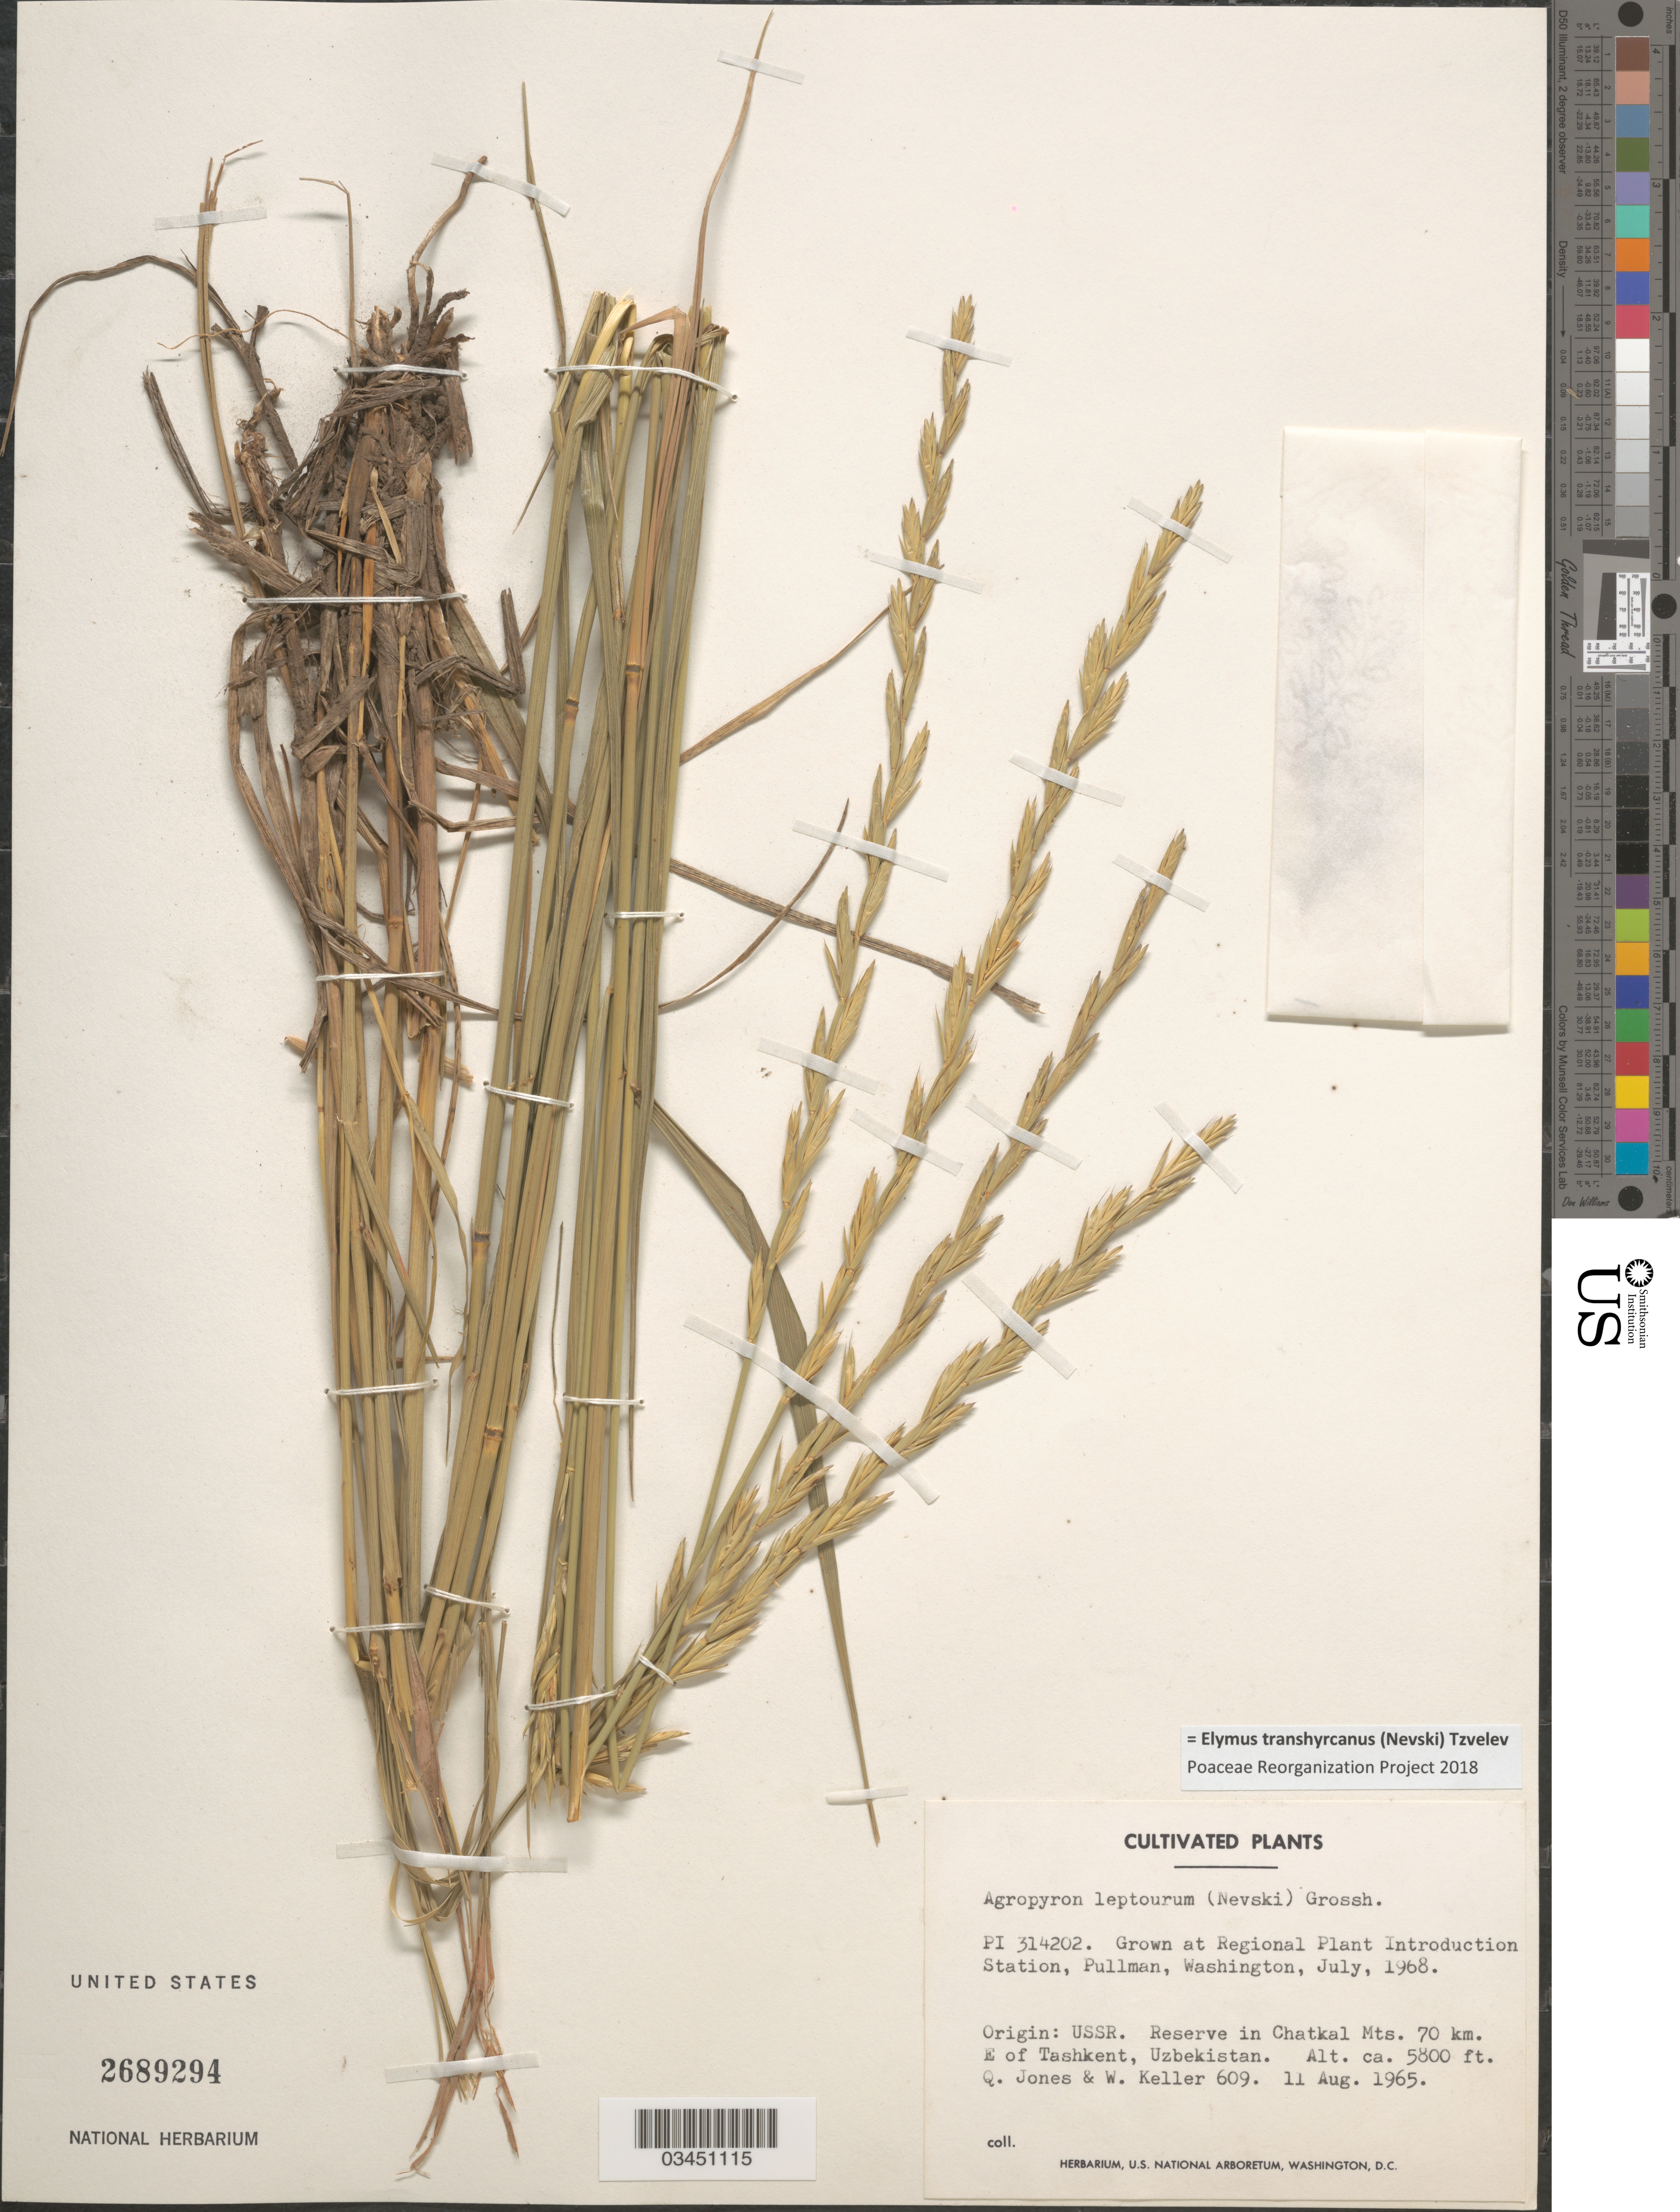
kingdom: Plantae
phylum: Tracheophyta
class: Liliopsida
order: Poales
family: Poaceae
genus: Elymus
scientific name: Elymus transhyrcanus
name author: (Nevski) Tzvelev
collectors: Regional Plant Introduction Station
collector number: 609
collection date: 1968-07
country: United States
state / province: Washington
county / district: Whitman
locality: PI 314202. Grown at Regional Plant Introduction Station, Pullman.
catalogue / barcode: US 2689294